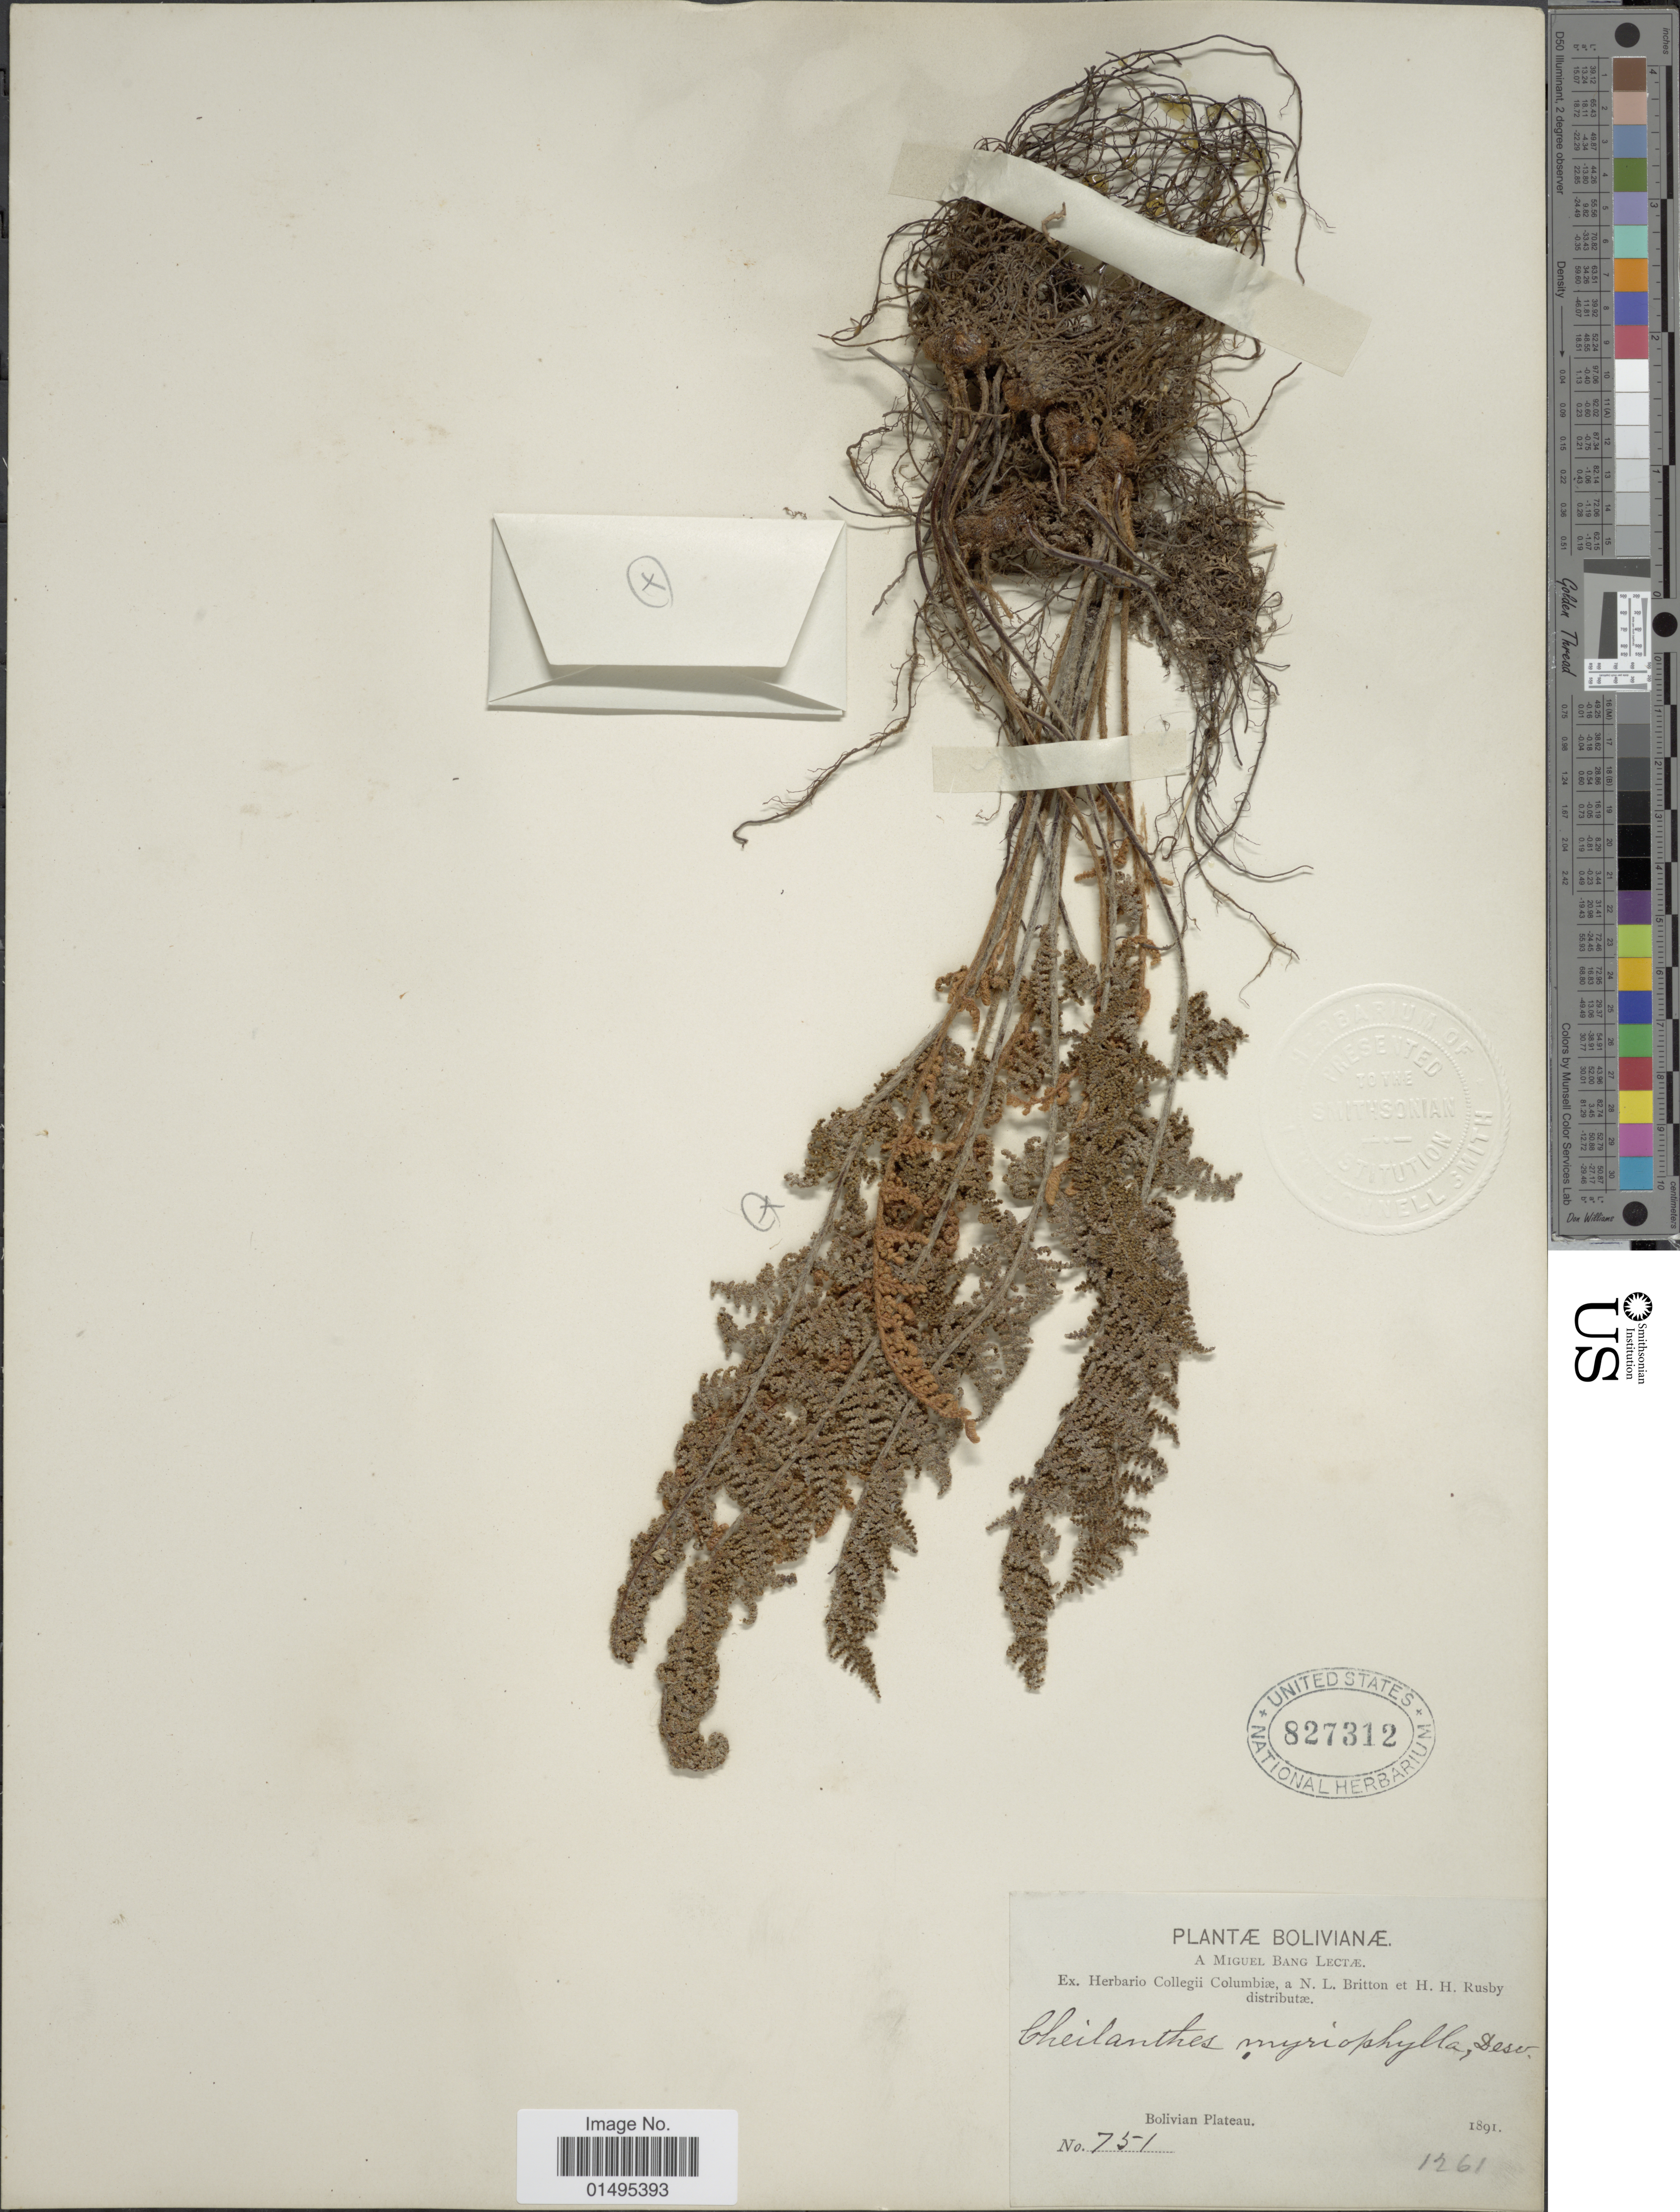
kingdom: Plantae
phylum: Tracheophyta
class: Polypodiopsida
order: Polypodiales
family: Pteridaceae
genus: Myriopteris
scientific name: Myriopteris myriophylla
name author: (Desv.) J. Sm.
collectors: M. Bang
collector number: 1261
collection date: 1891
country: Bolivia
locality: Bolivian Plateau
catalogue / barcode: US 827312